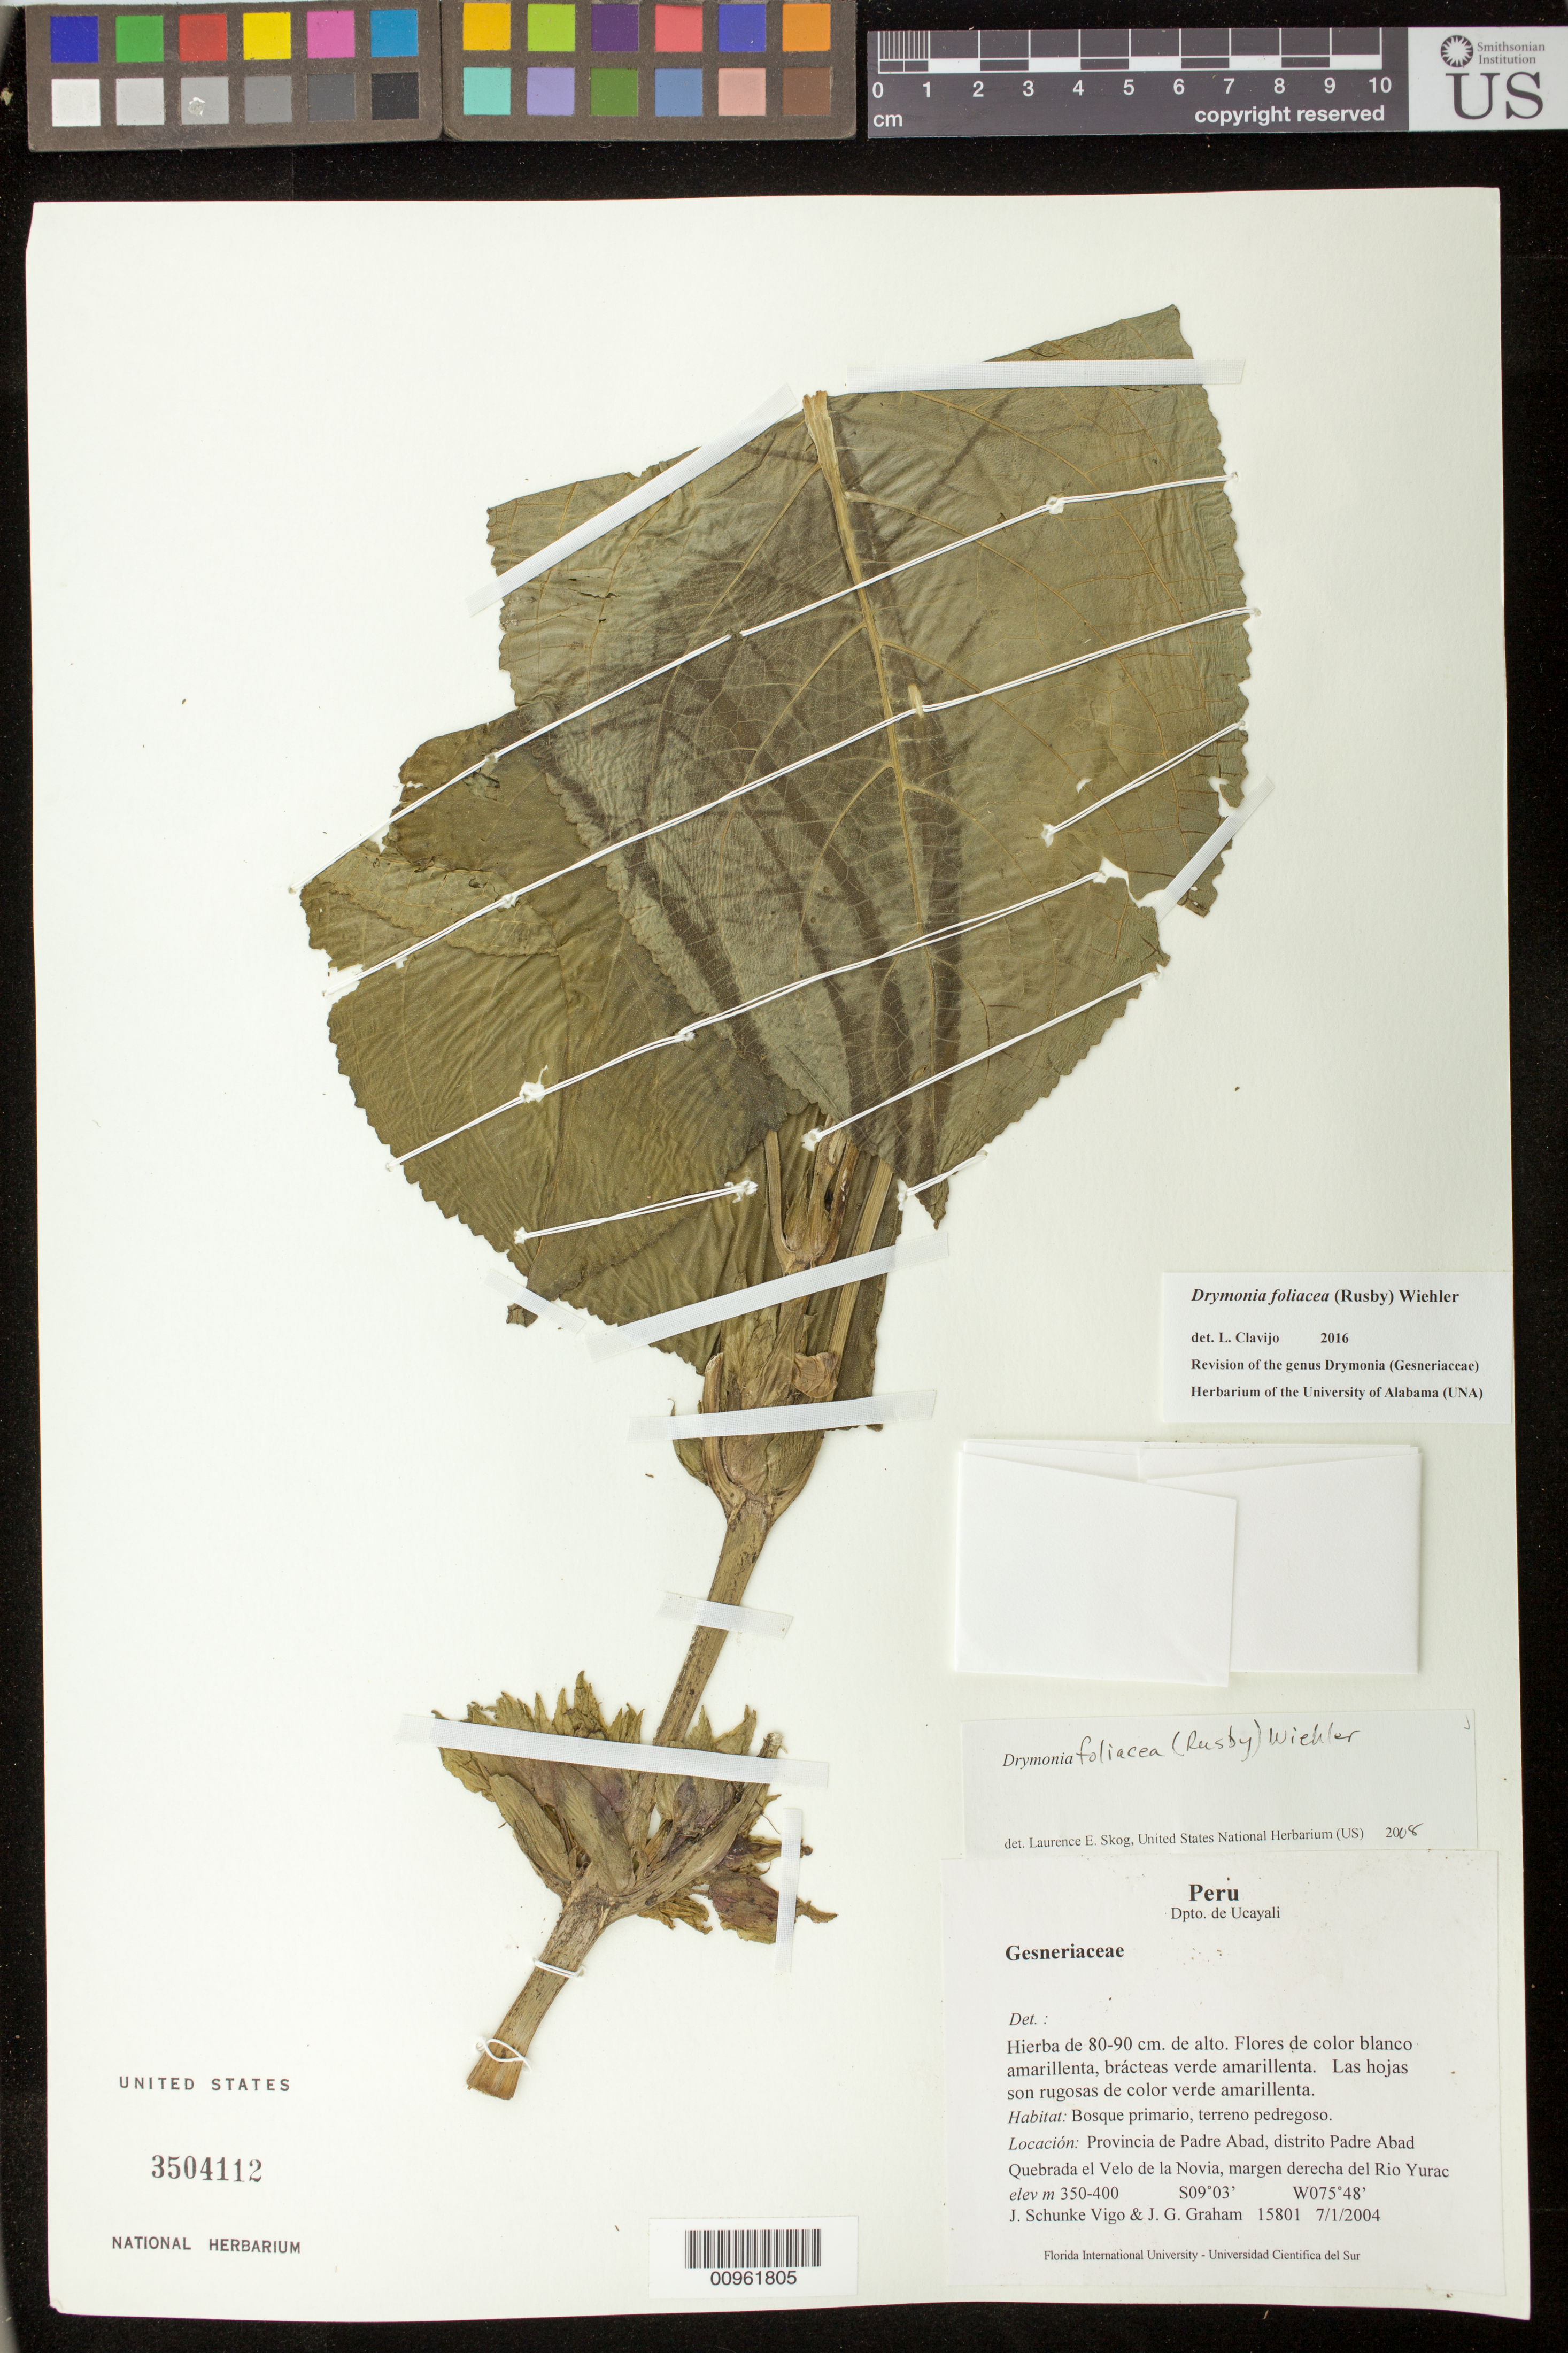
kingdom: Plantae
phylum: Tracheophyta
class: Magnoliopsida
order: Lamiales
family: Gesneriaceae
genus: Drymonia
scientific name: Drymonia foliacea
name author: (Rusby) Wiehler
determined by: Skog, Laurence E.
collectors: J. Schunke Vigo & J. G. Graham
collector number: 15801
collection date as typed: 01 Jul 2004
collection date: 2004-07-01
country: Peru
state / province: Ucayali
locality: Provincia de Padre Abad, distrito Padre Abad. Quebrada el Velo de la Novia, margen derecha del Rio Yurac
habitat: Bosque primario, terreno pedregoso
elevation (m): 350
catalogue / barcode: US 3504112